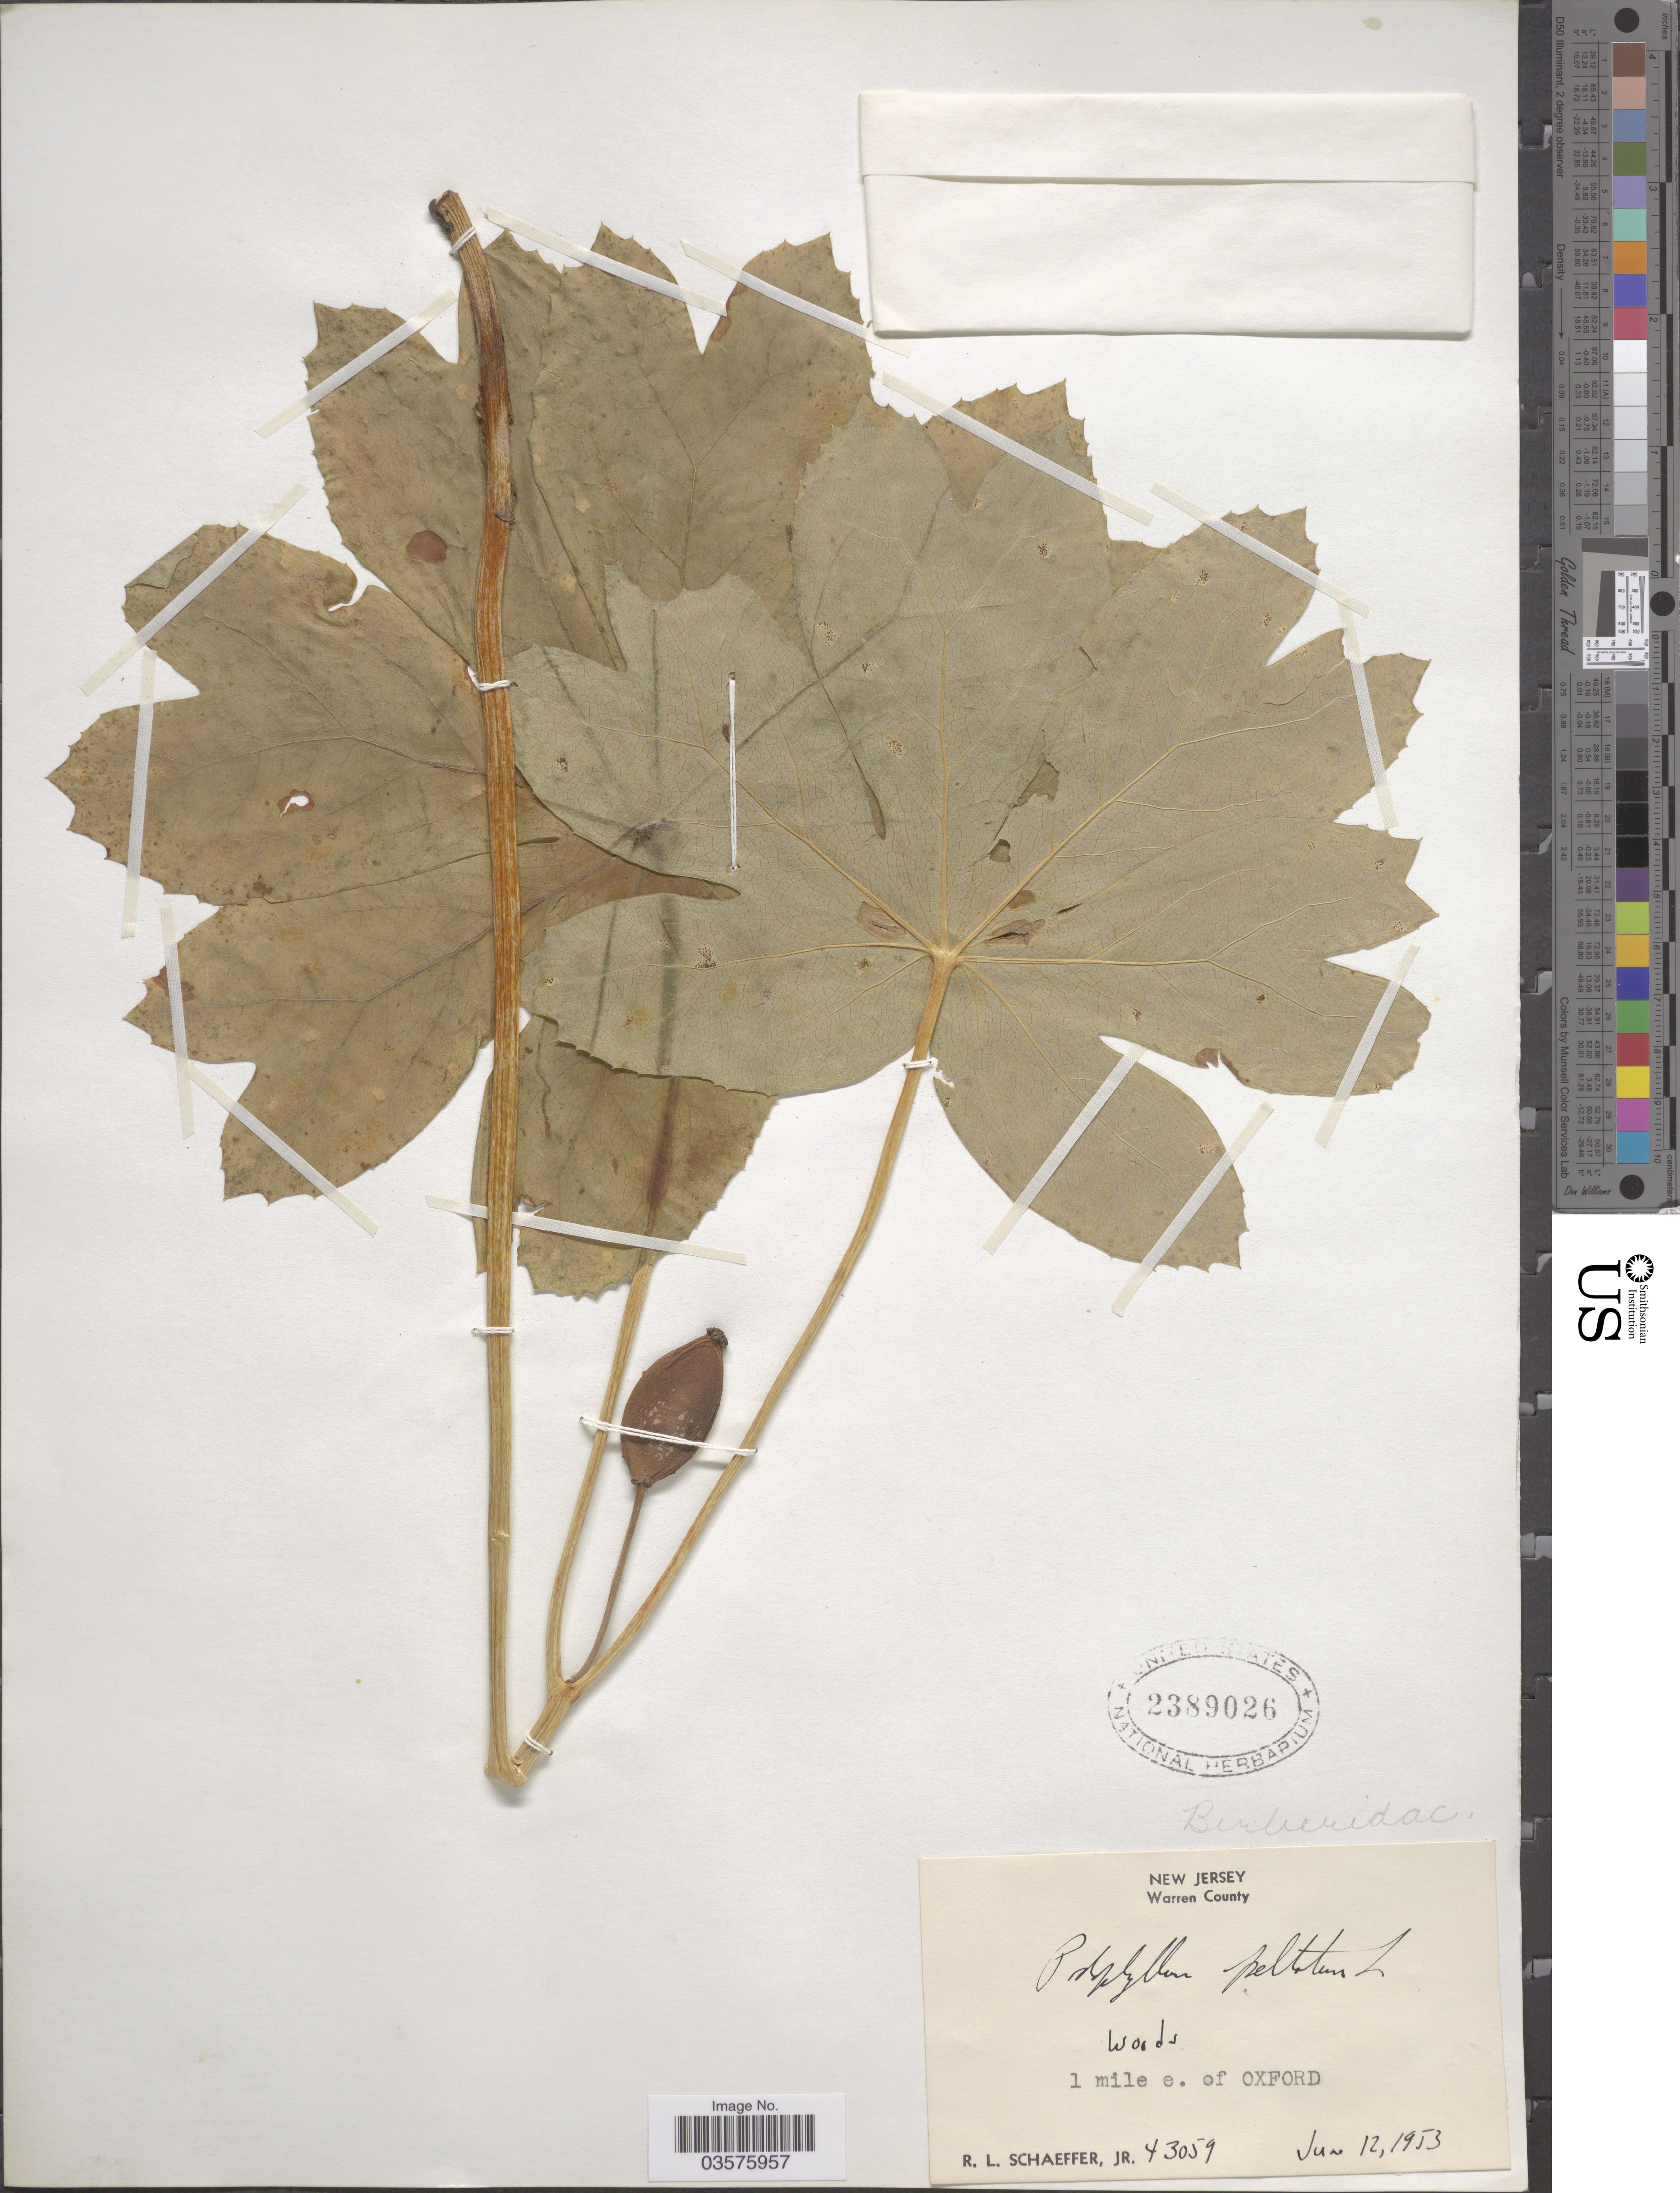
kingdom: Plantae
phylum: Tracheophyta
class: Magnoliopsida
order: Ranunculales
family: Berberidaceae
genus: Podophyllum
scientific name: Podophyllum peltatum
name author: L.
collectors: R. L. Schaeffer Jr.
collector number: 43059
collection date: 1953-06-12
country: United States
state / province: New Jersey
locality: Warren County. 1 mile e. of Oxford.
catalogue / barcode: US 2389026